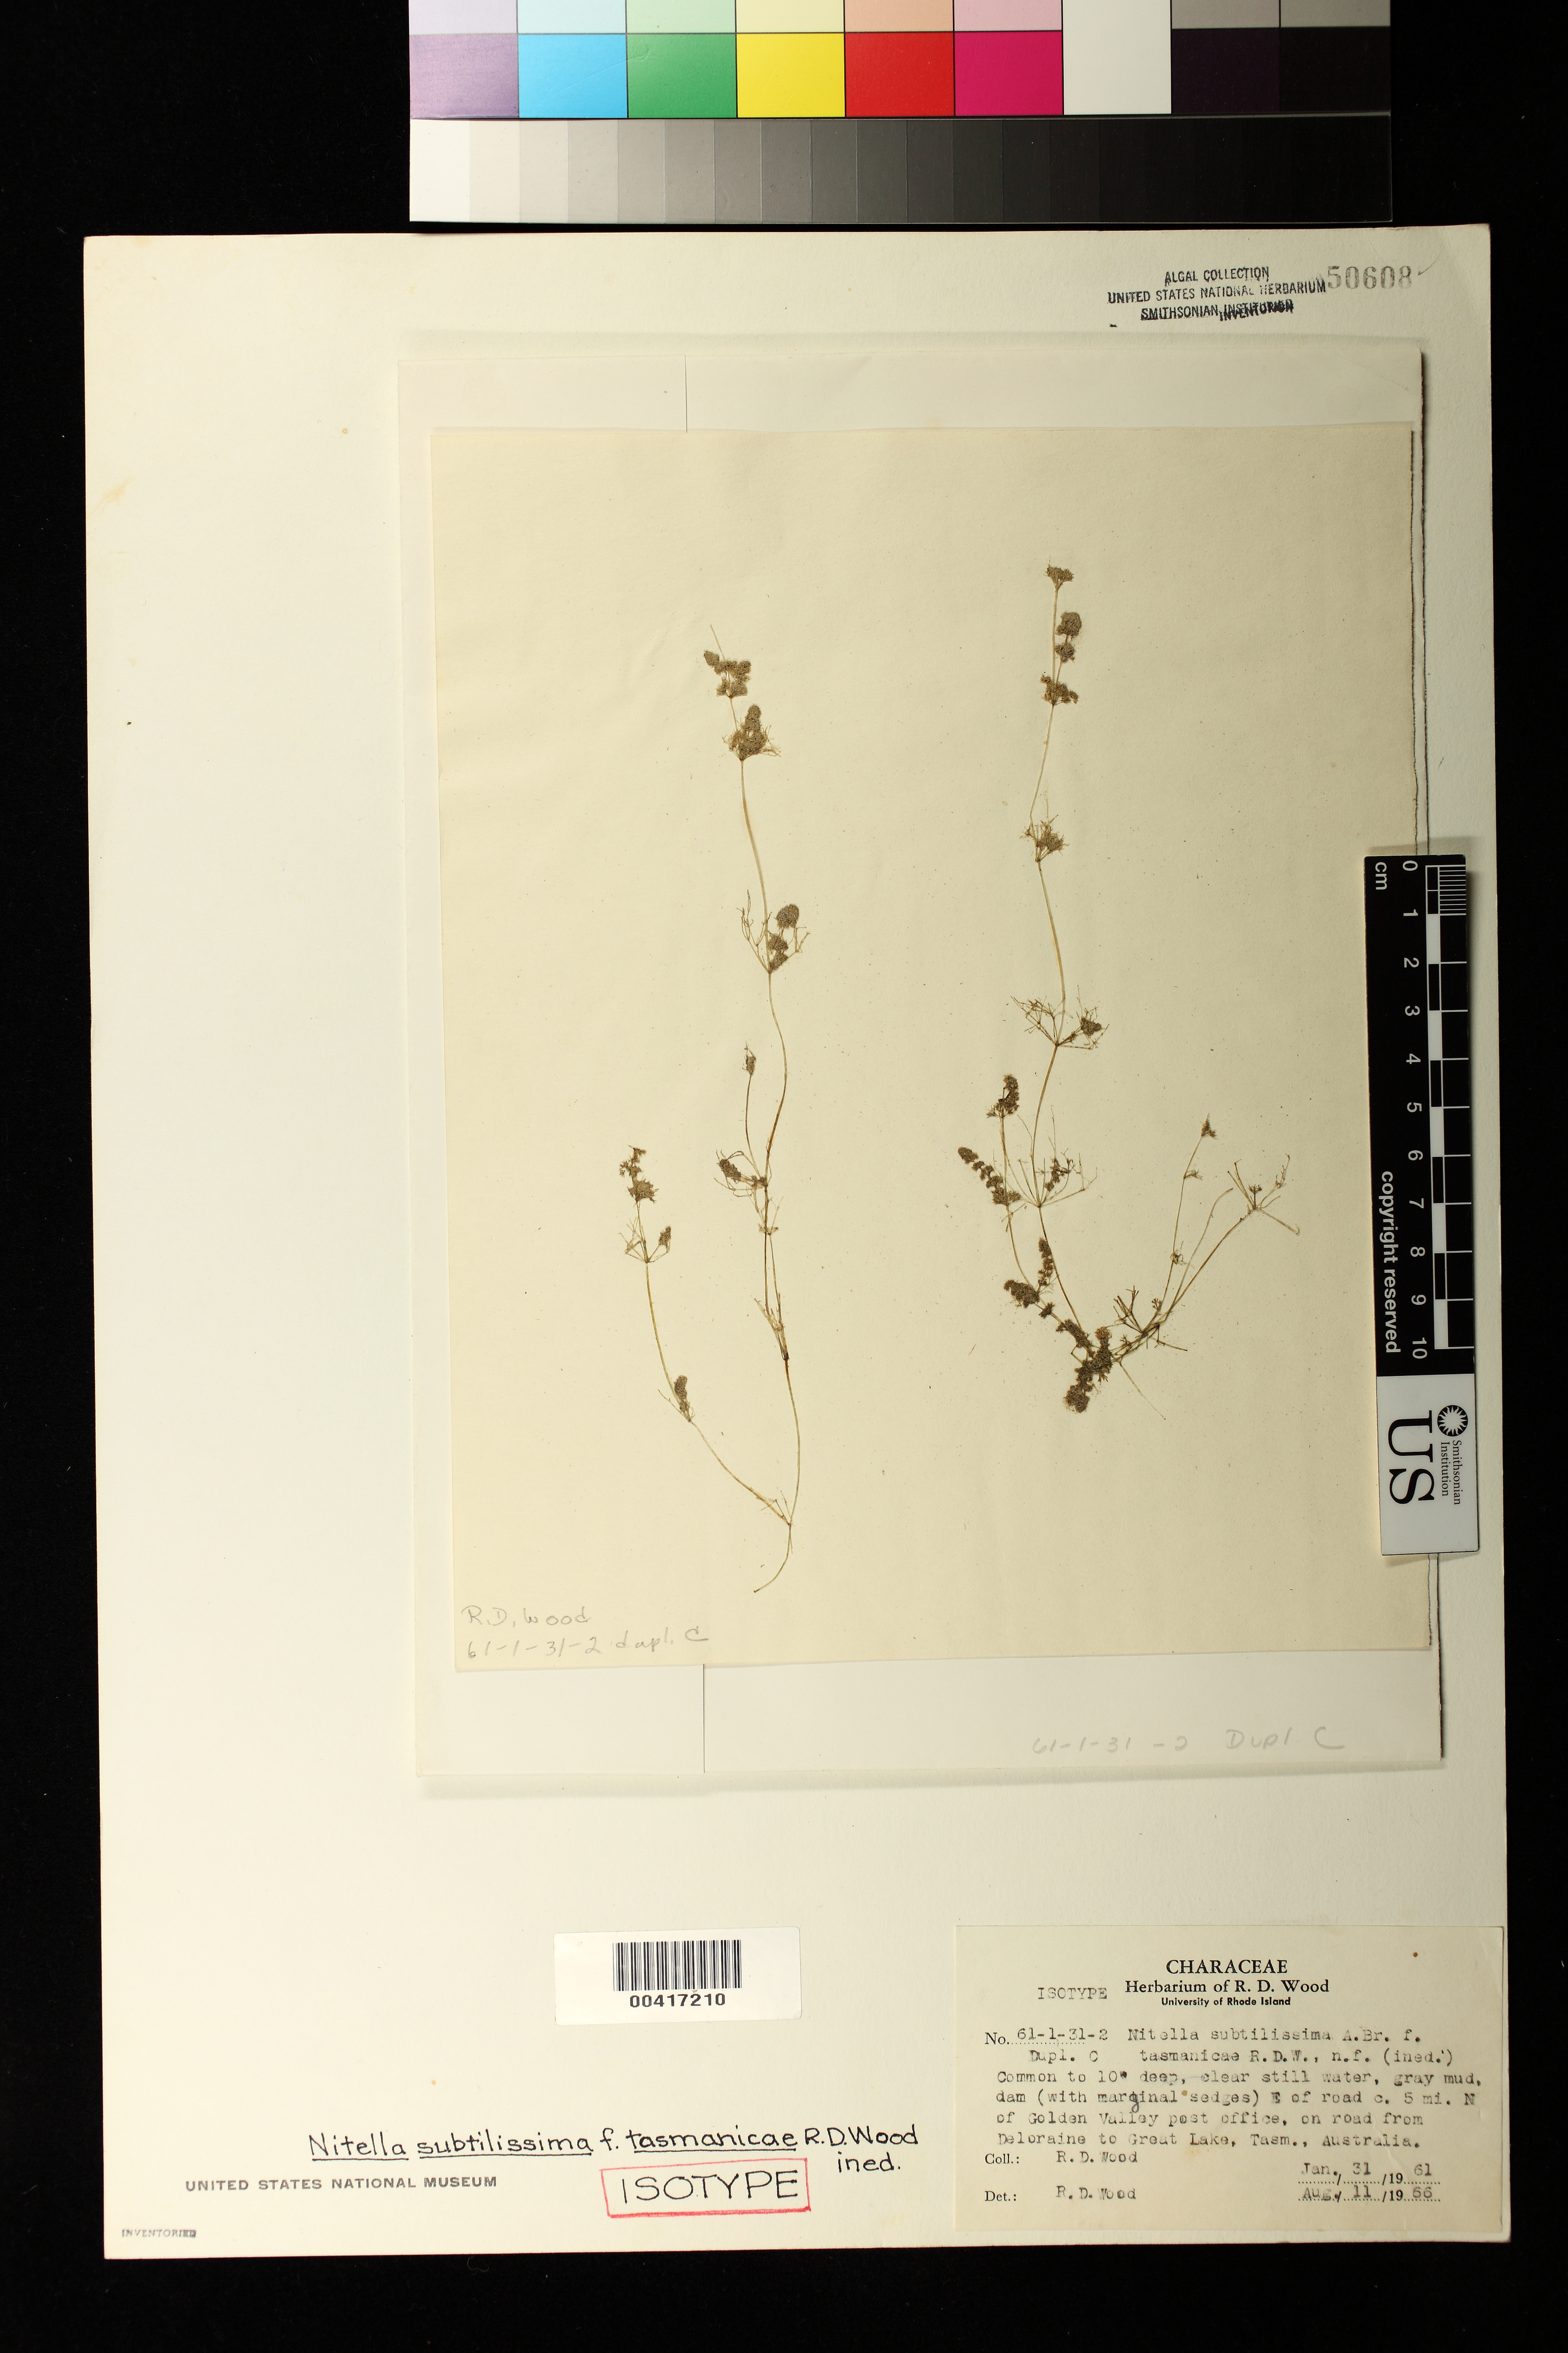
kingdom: Plantae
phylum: Charophyta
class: Charophyceae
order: Charales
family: Characeae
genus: Nitella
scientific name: Nitella subtilissima f. tasmanicae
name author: R.D. Wood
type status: Isotype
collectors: R. Wood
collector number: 61-1-31-2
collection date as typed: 31 Jan 1961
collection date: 1961-01-31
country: Australia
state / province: Tasmania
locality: Dam east of road ca. 5 miles north of Golden Valley Post Office, on road from Deloraine to Great Lake.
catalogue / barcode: US 50608